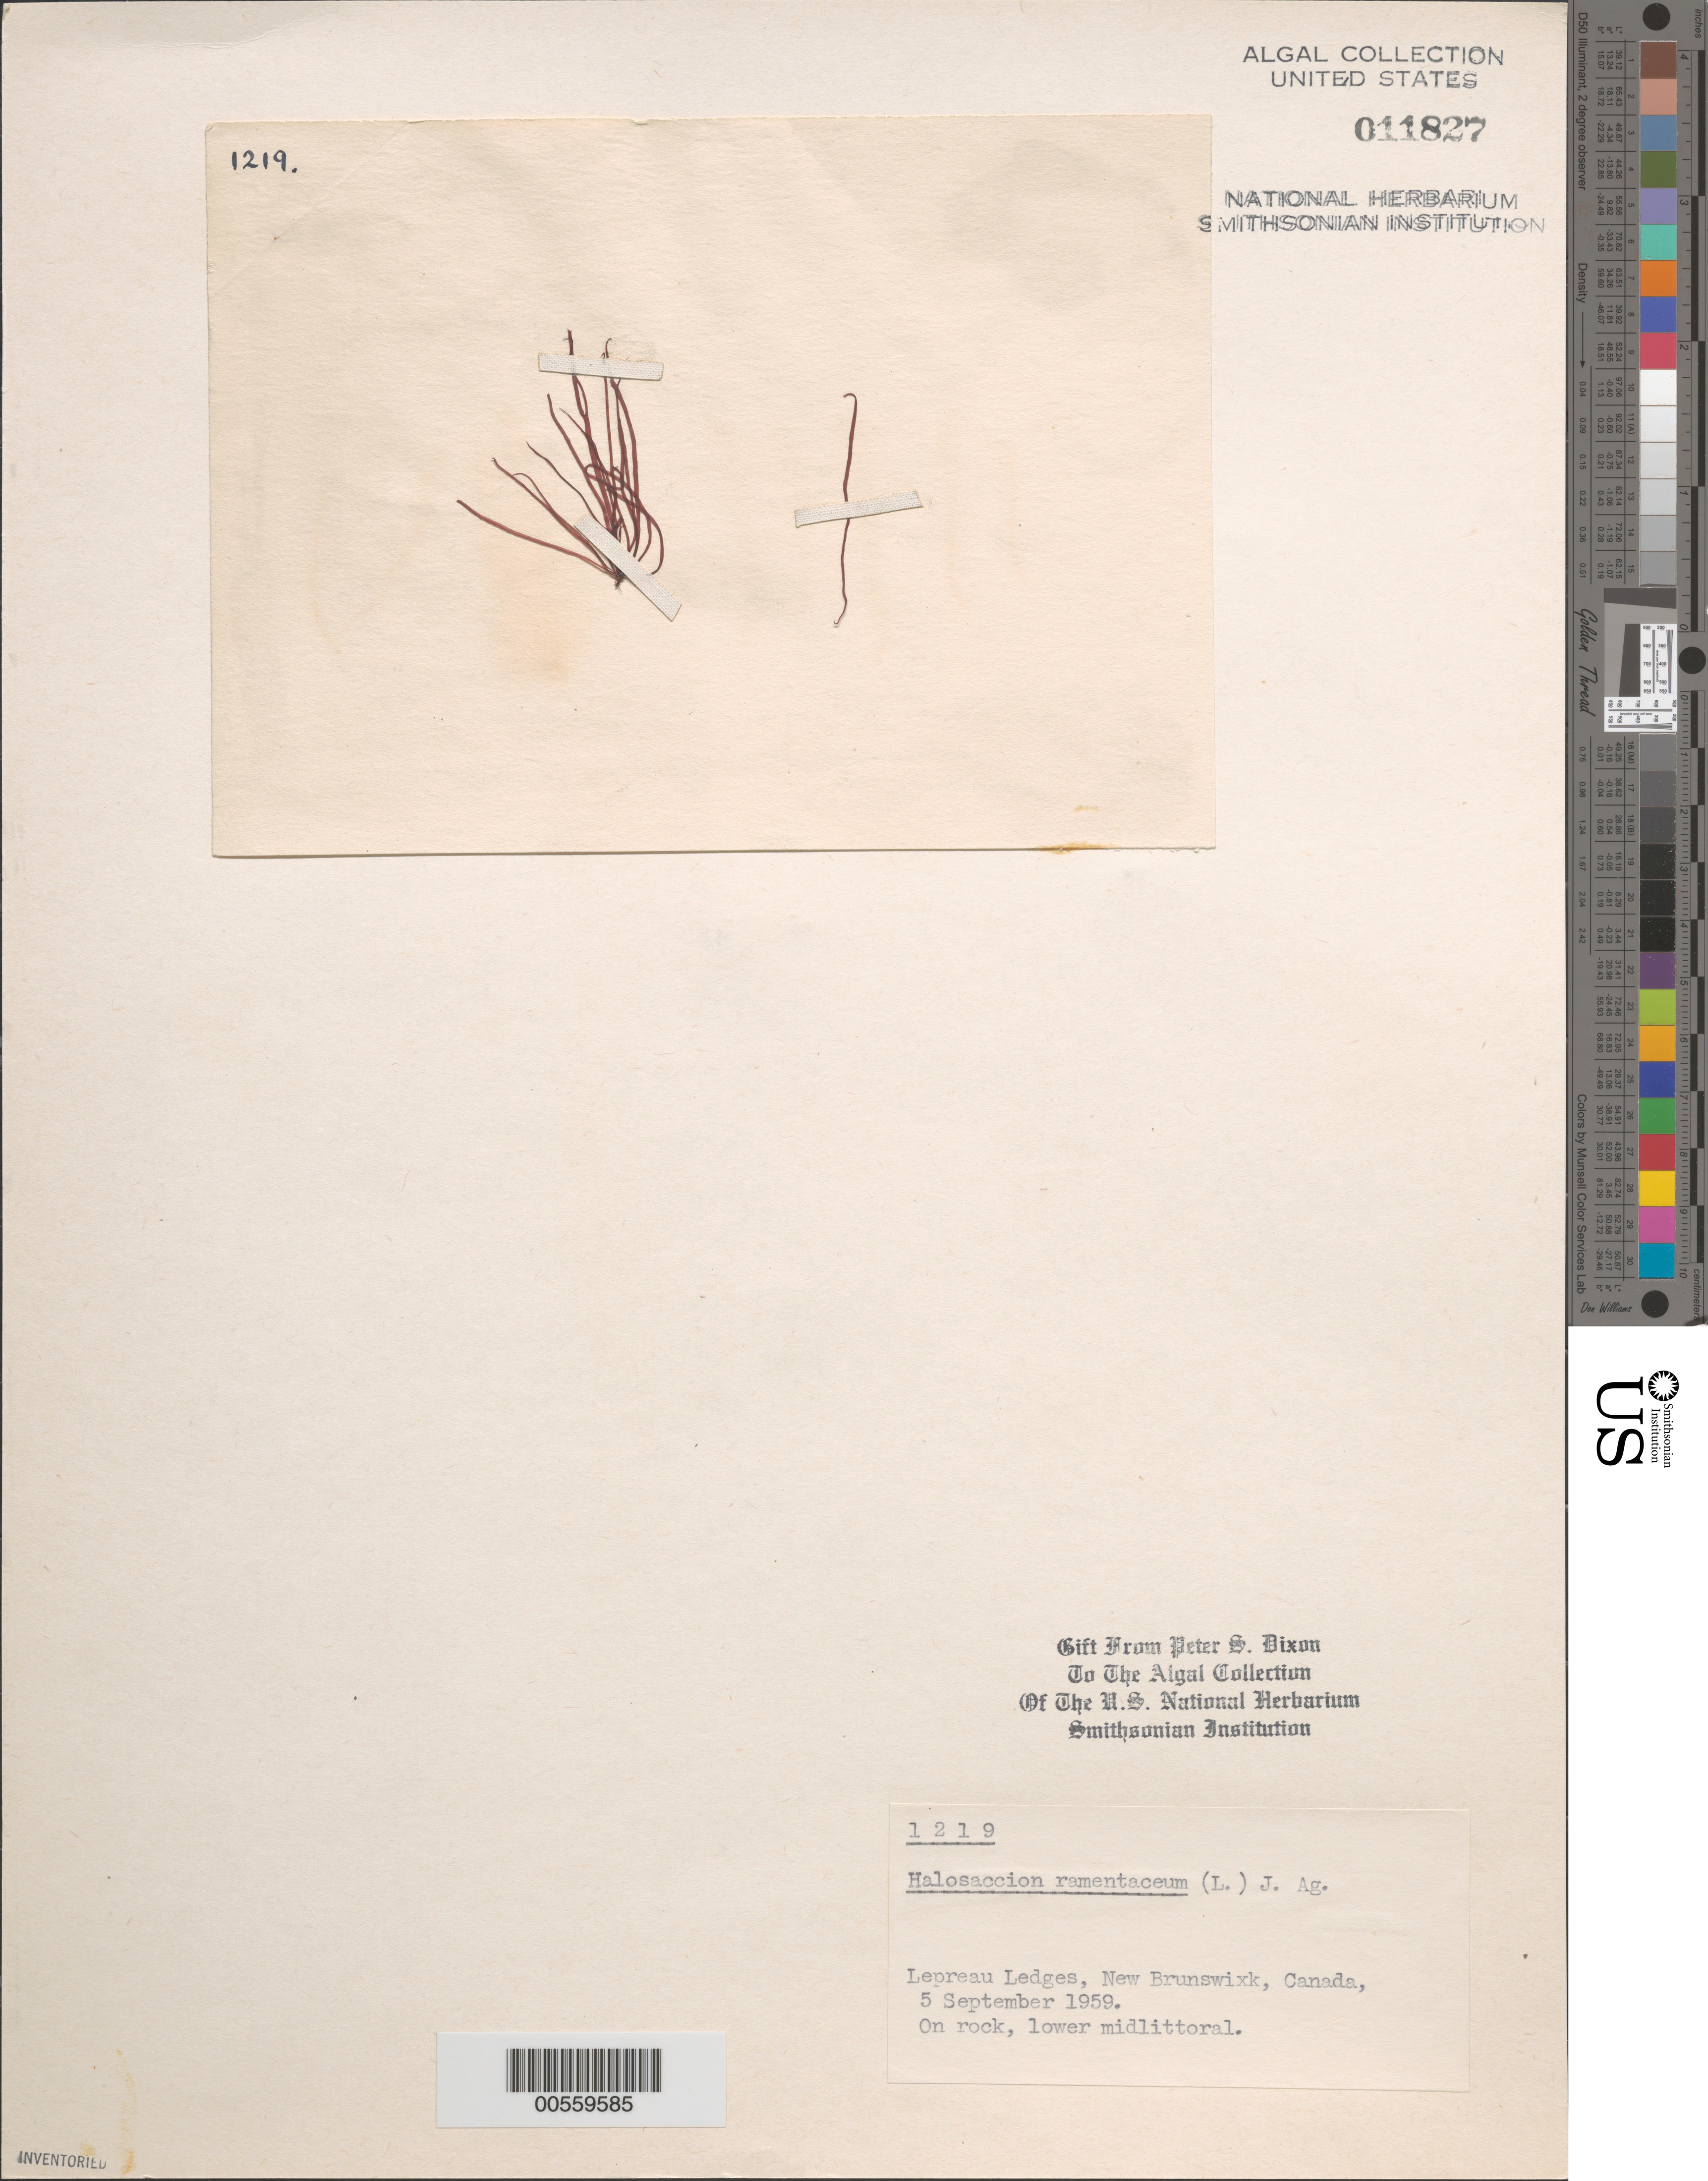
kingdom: Plantae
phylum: Rhodophyta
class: Florideophyceae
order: Palmariales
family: Palmariaceae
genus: Devaleraea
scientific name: Devaleraea ramentacea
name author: (L.) Guiry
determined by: Algae name updating Project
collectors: P. S. Dixon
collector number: PSD 1219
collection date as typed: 05 Sep 1959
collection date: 1959-09-05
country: Canada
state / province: New Brunswick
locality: Lepreau ledges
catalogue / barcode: US 11827